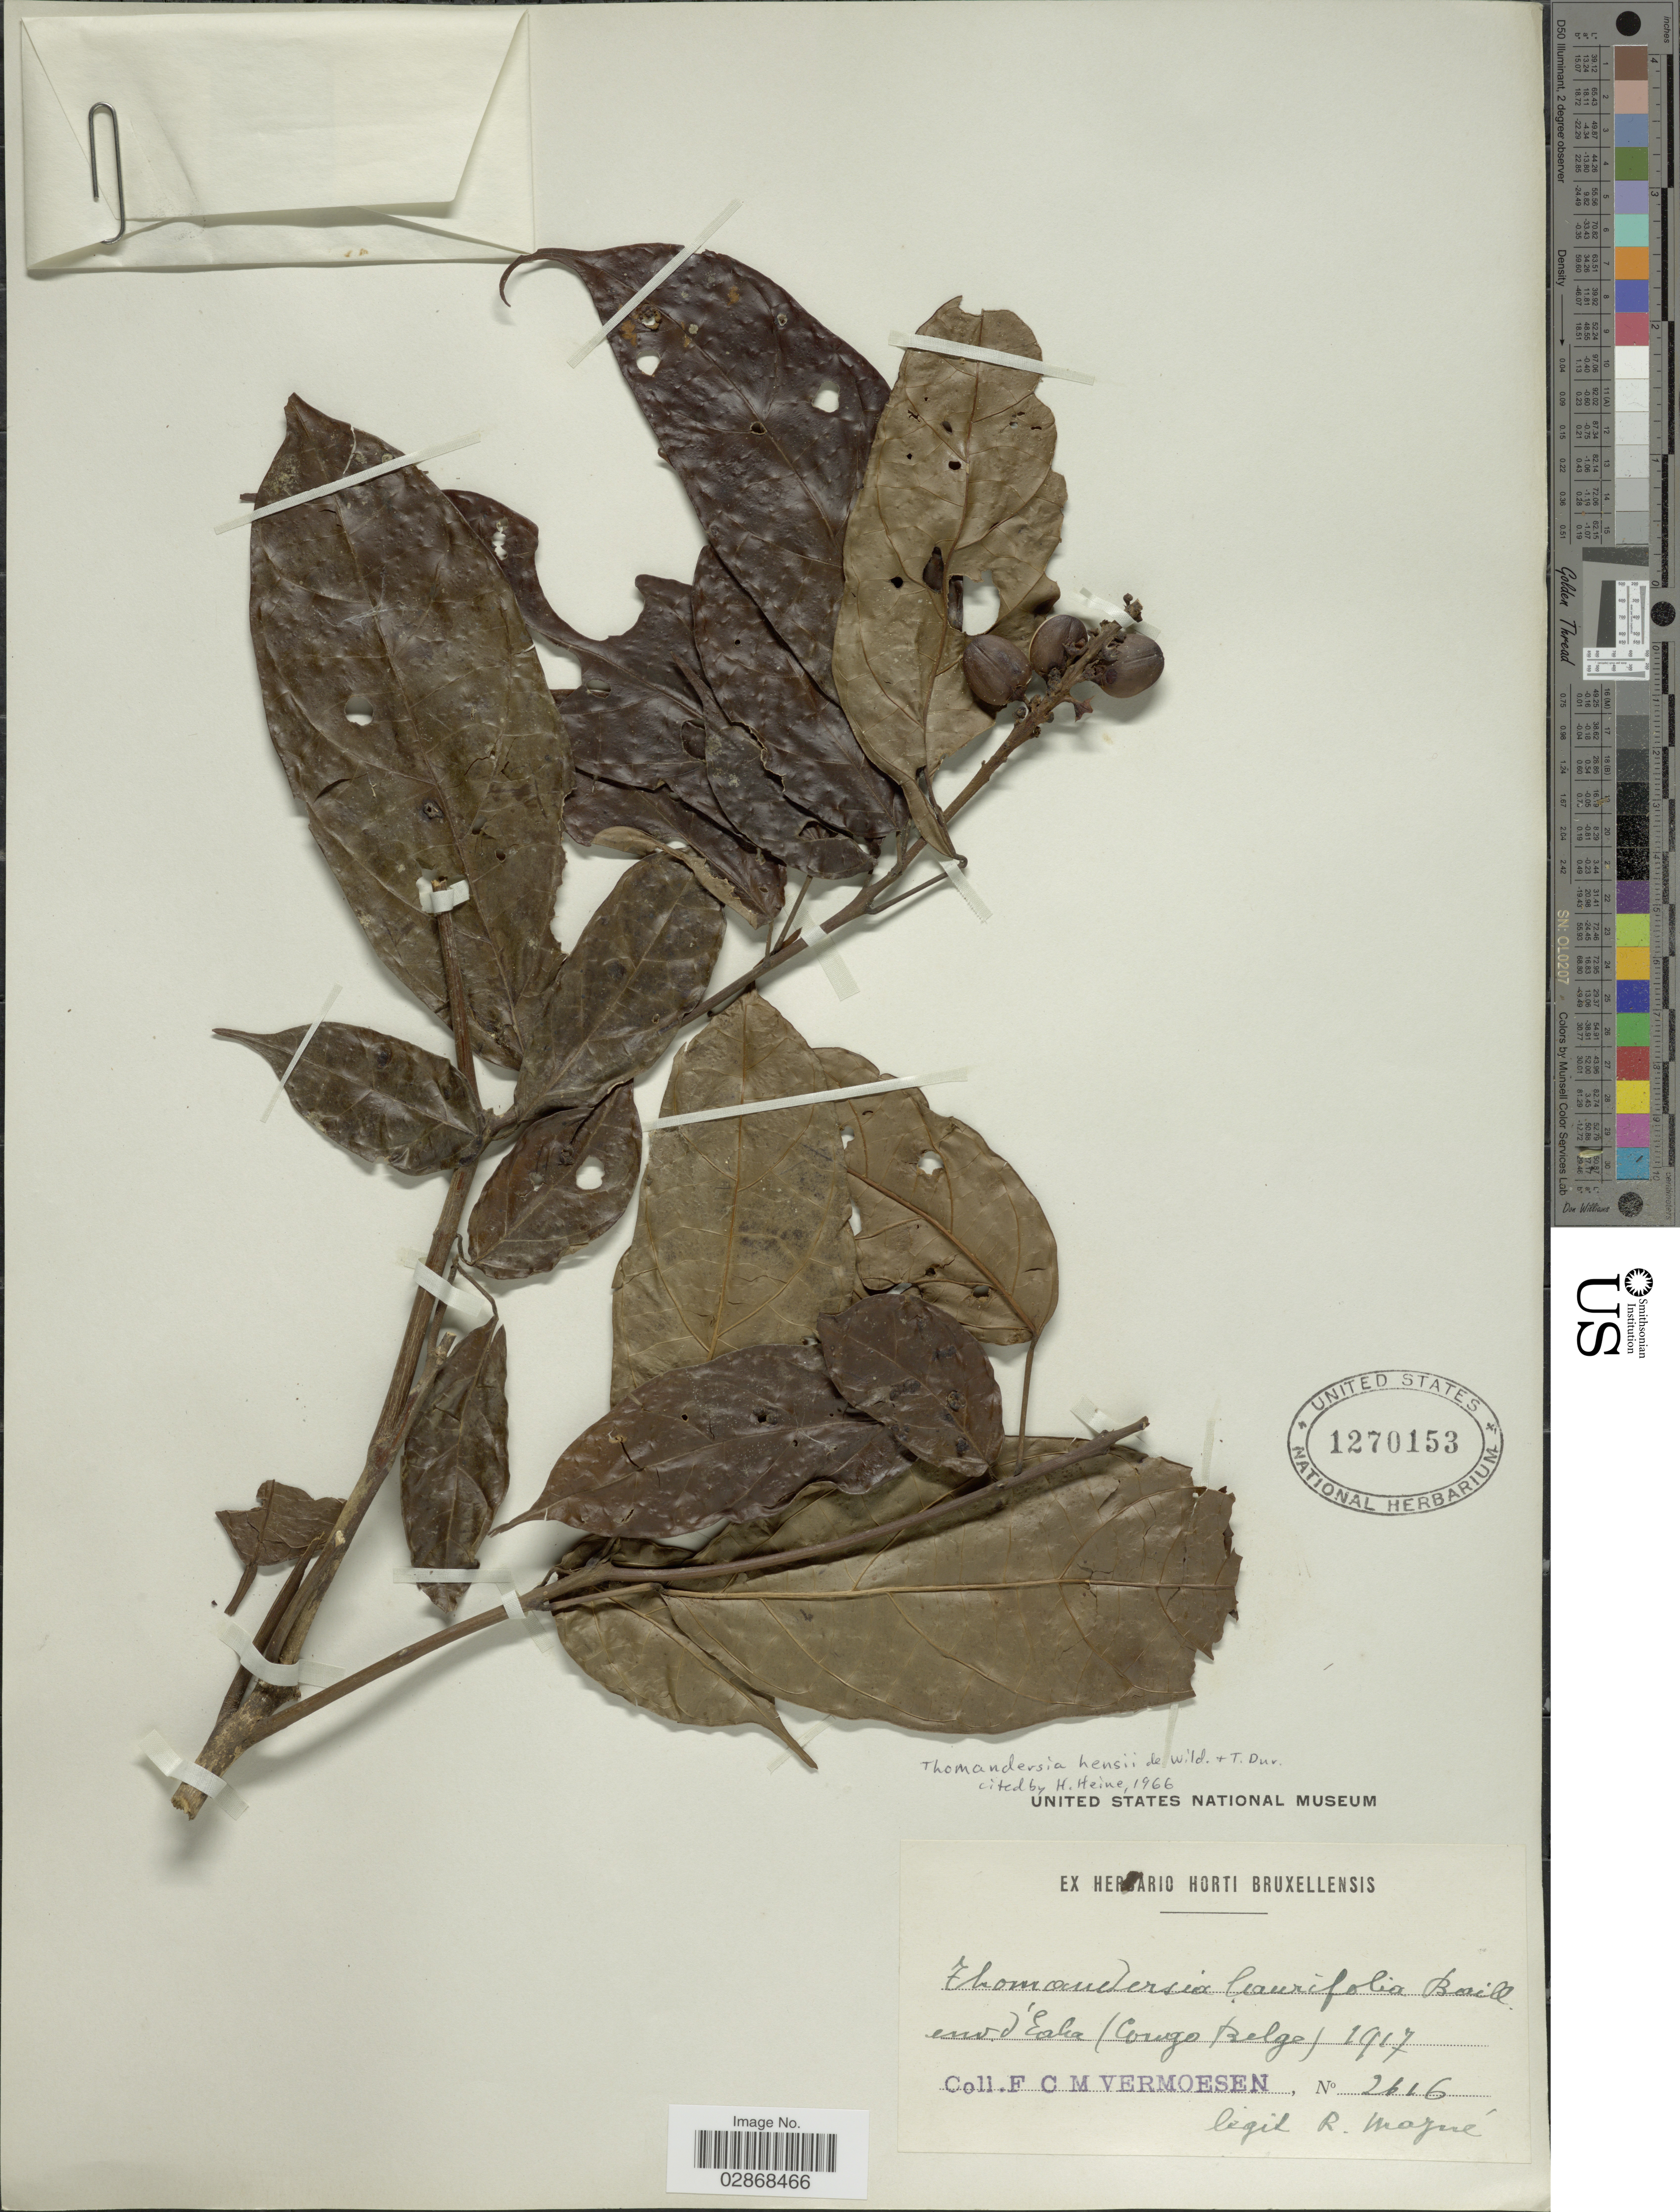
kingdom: Plantae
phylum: Tracheophyta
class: Magnoliopsida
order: Lamiales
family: Thomandersiaceae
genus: Thomandersia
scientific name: Thomandersia hensii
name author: De Wild. & Durand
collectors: C. Vermoesen & R. Mayne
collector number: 2616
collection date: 1917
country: Congo, Democratic Republic of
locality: Env. d'Eala (Congo Belge).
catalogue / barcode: US 1270153